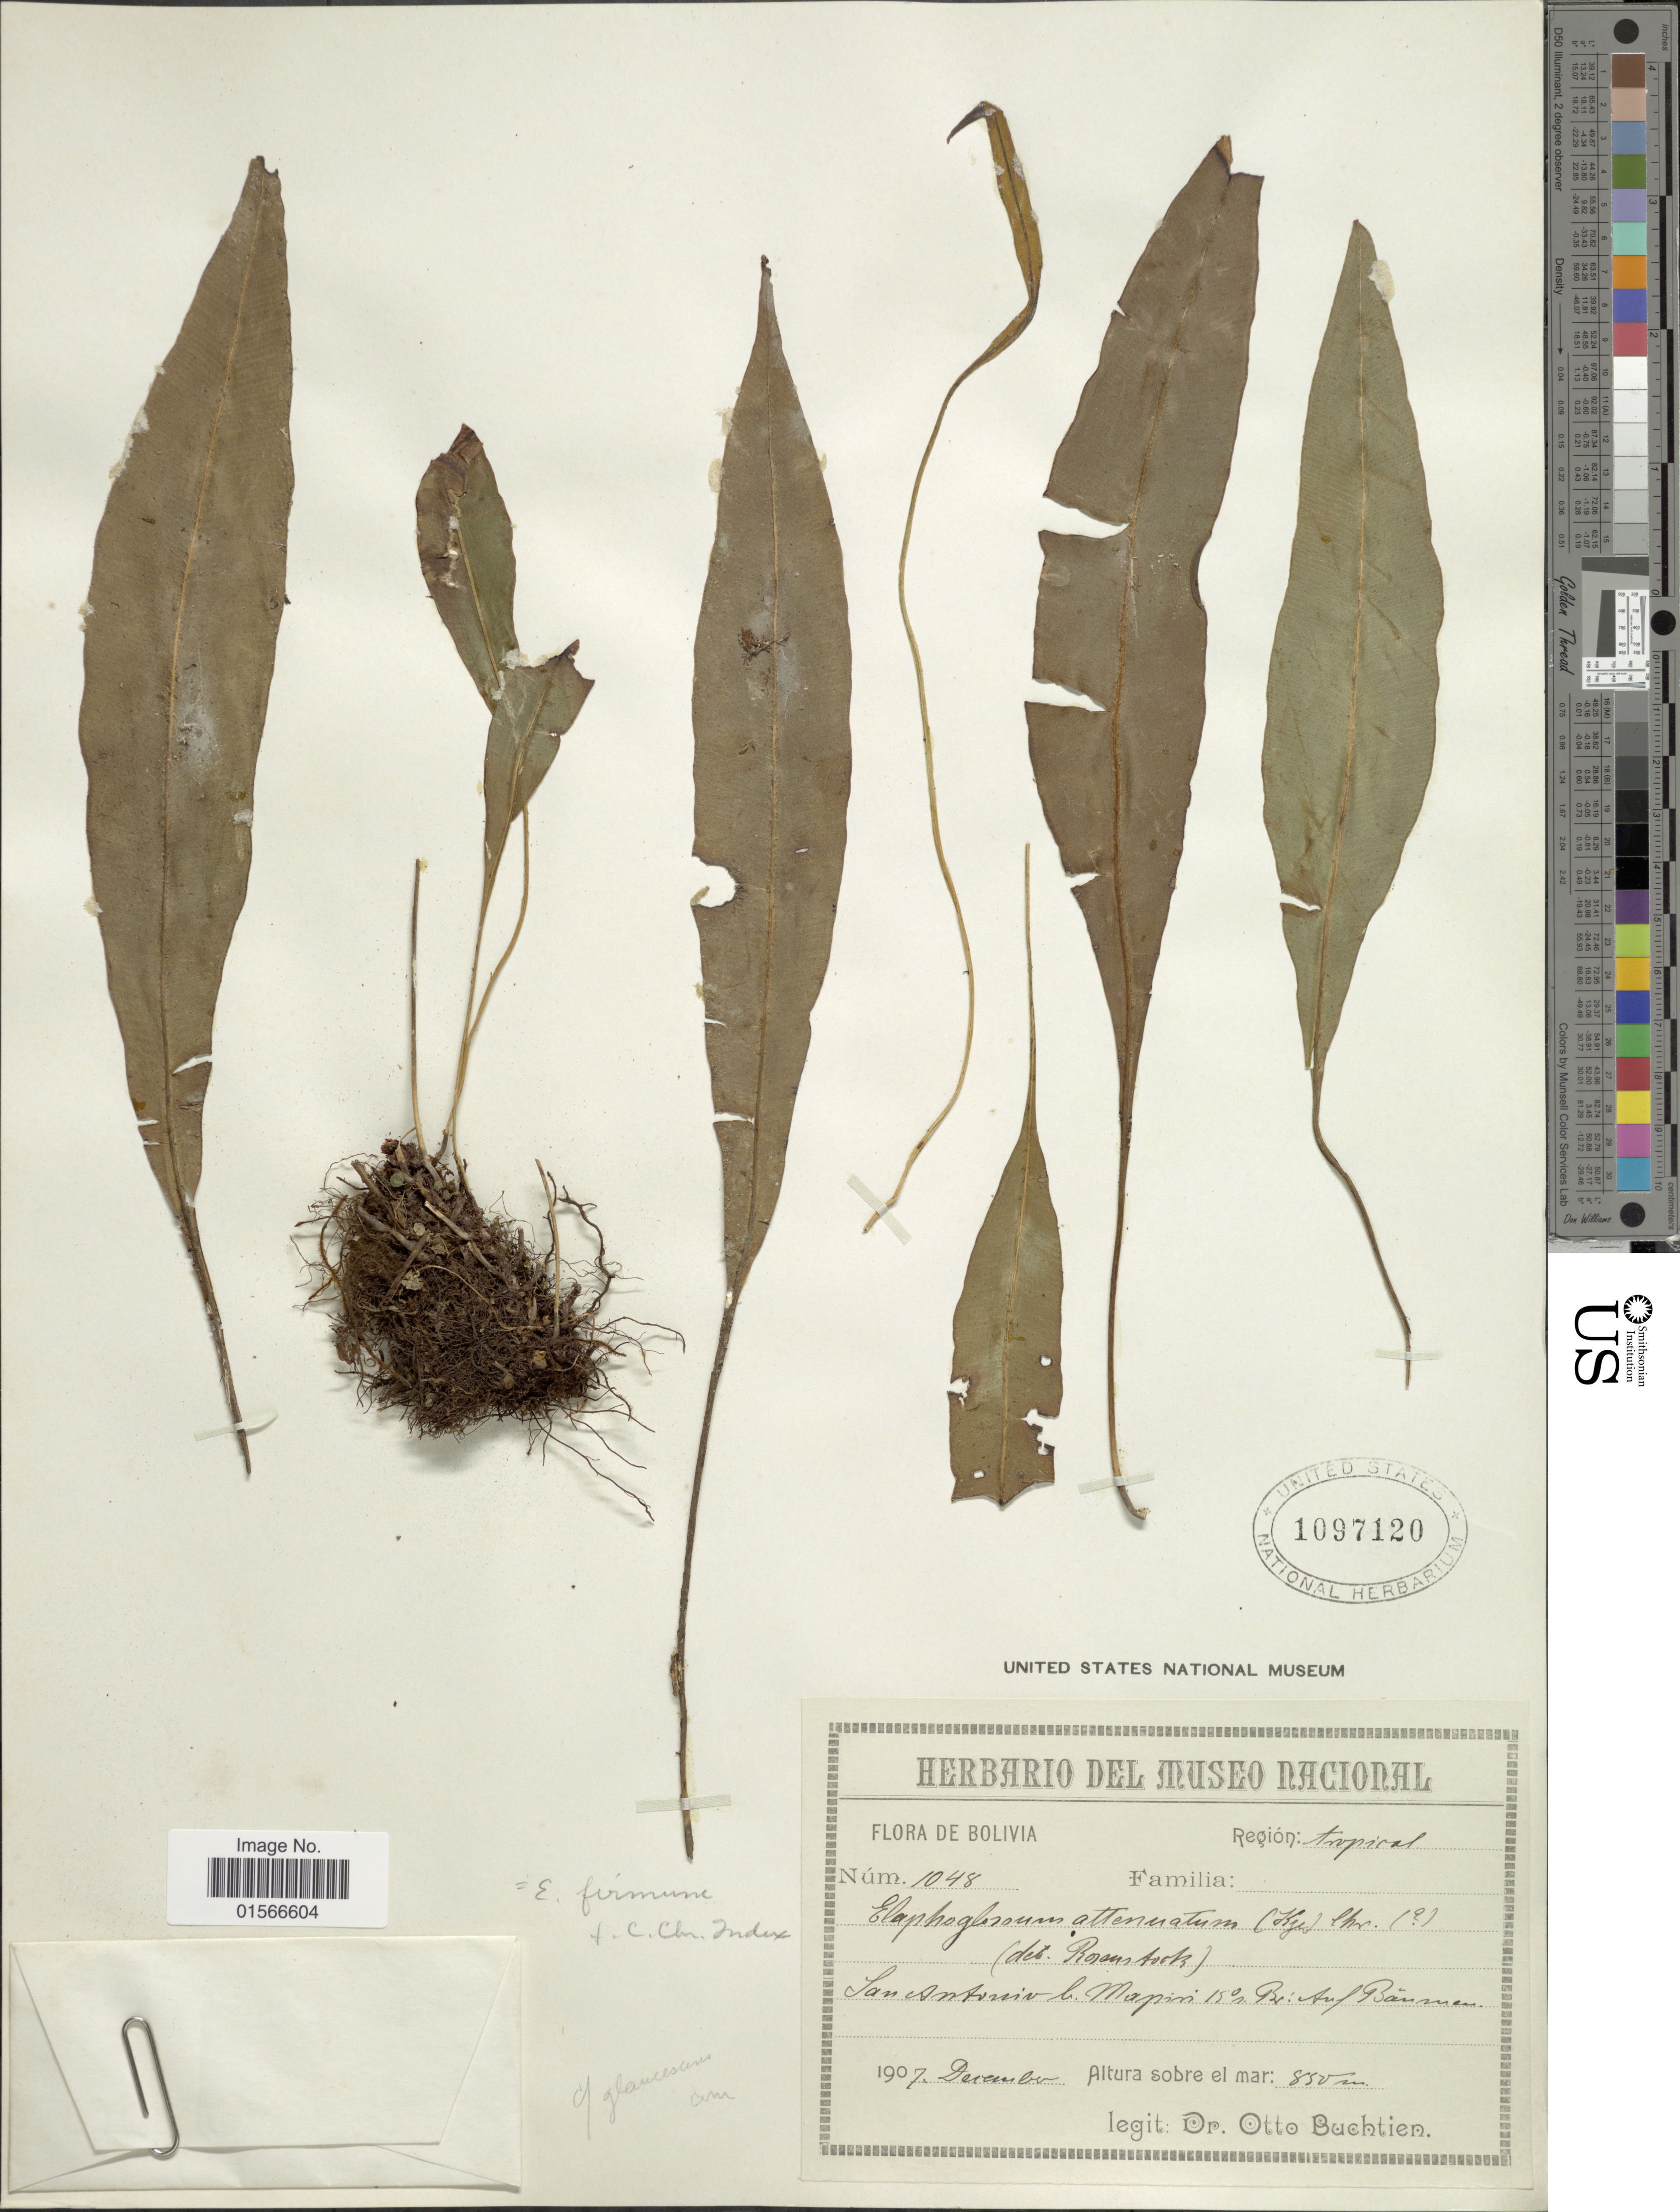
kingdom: Plantae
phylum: Tracheophyta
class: Polypodiopsida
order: Polypodiales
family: Dryopteridaceae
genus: Elaphoglossum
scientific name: Elaphoglossum glaucescens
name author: Rosenst.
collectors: O. Buchtien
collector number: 1048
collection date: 1907-12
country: Bolivia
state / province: La Paz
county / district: Mapiri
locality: San Antonio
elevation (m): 850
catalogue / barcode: US 1097120